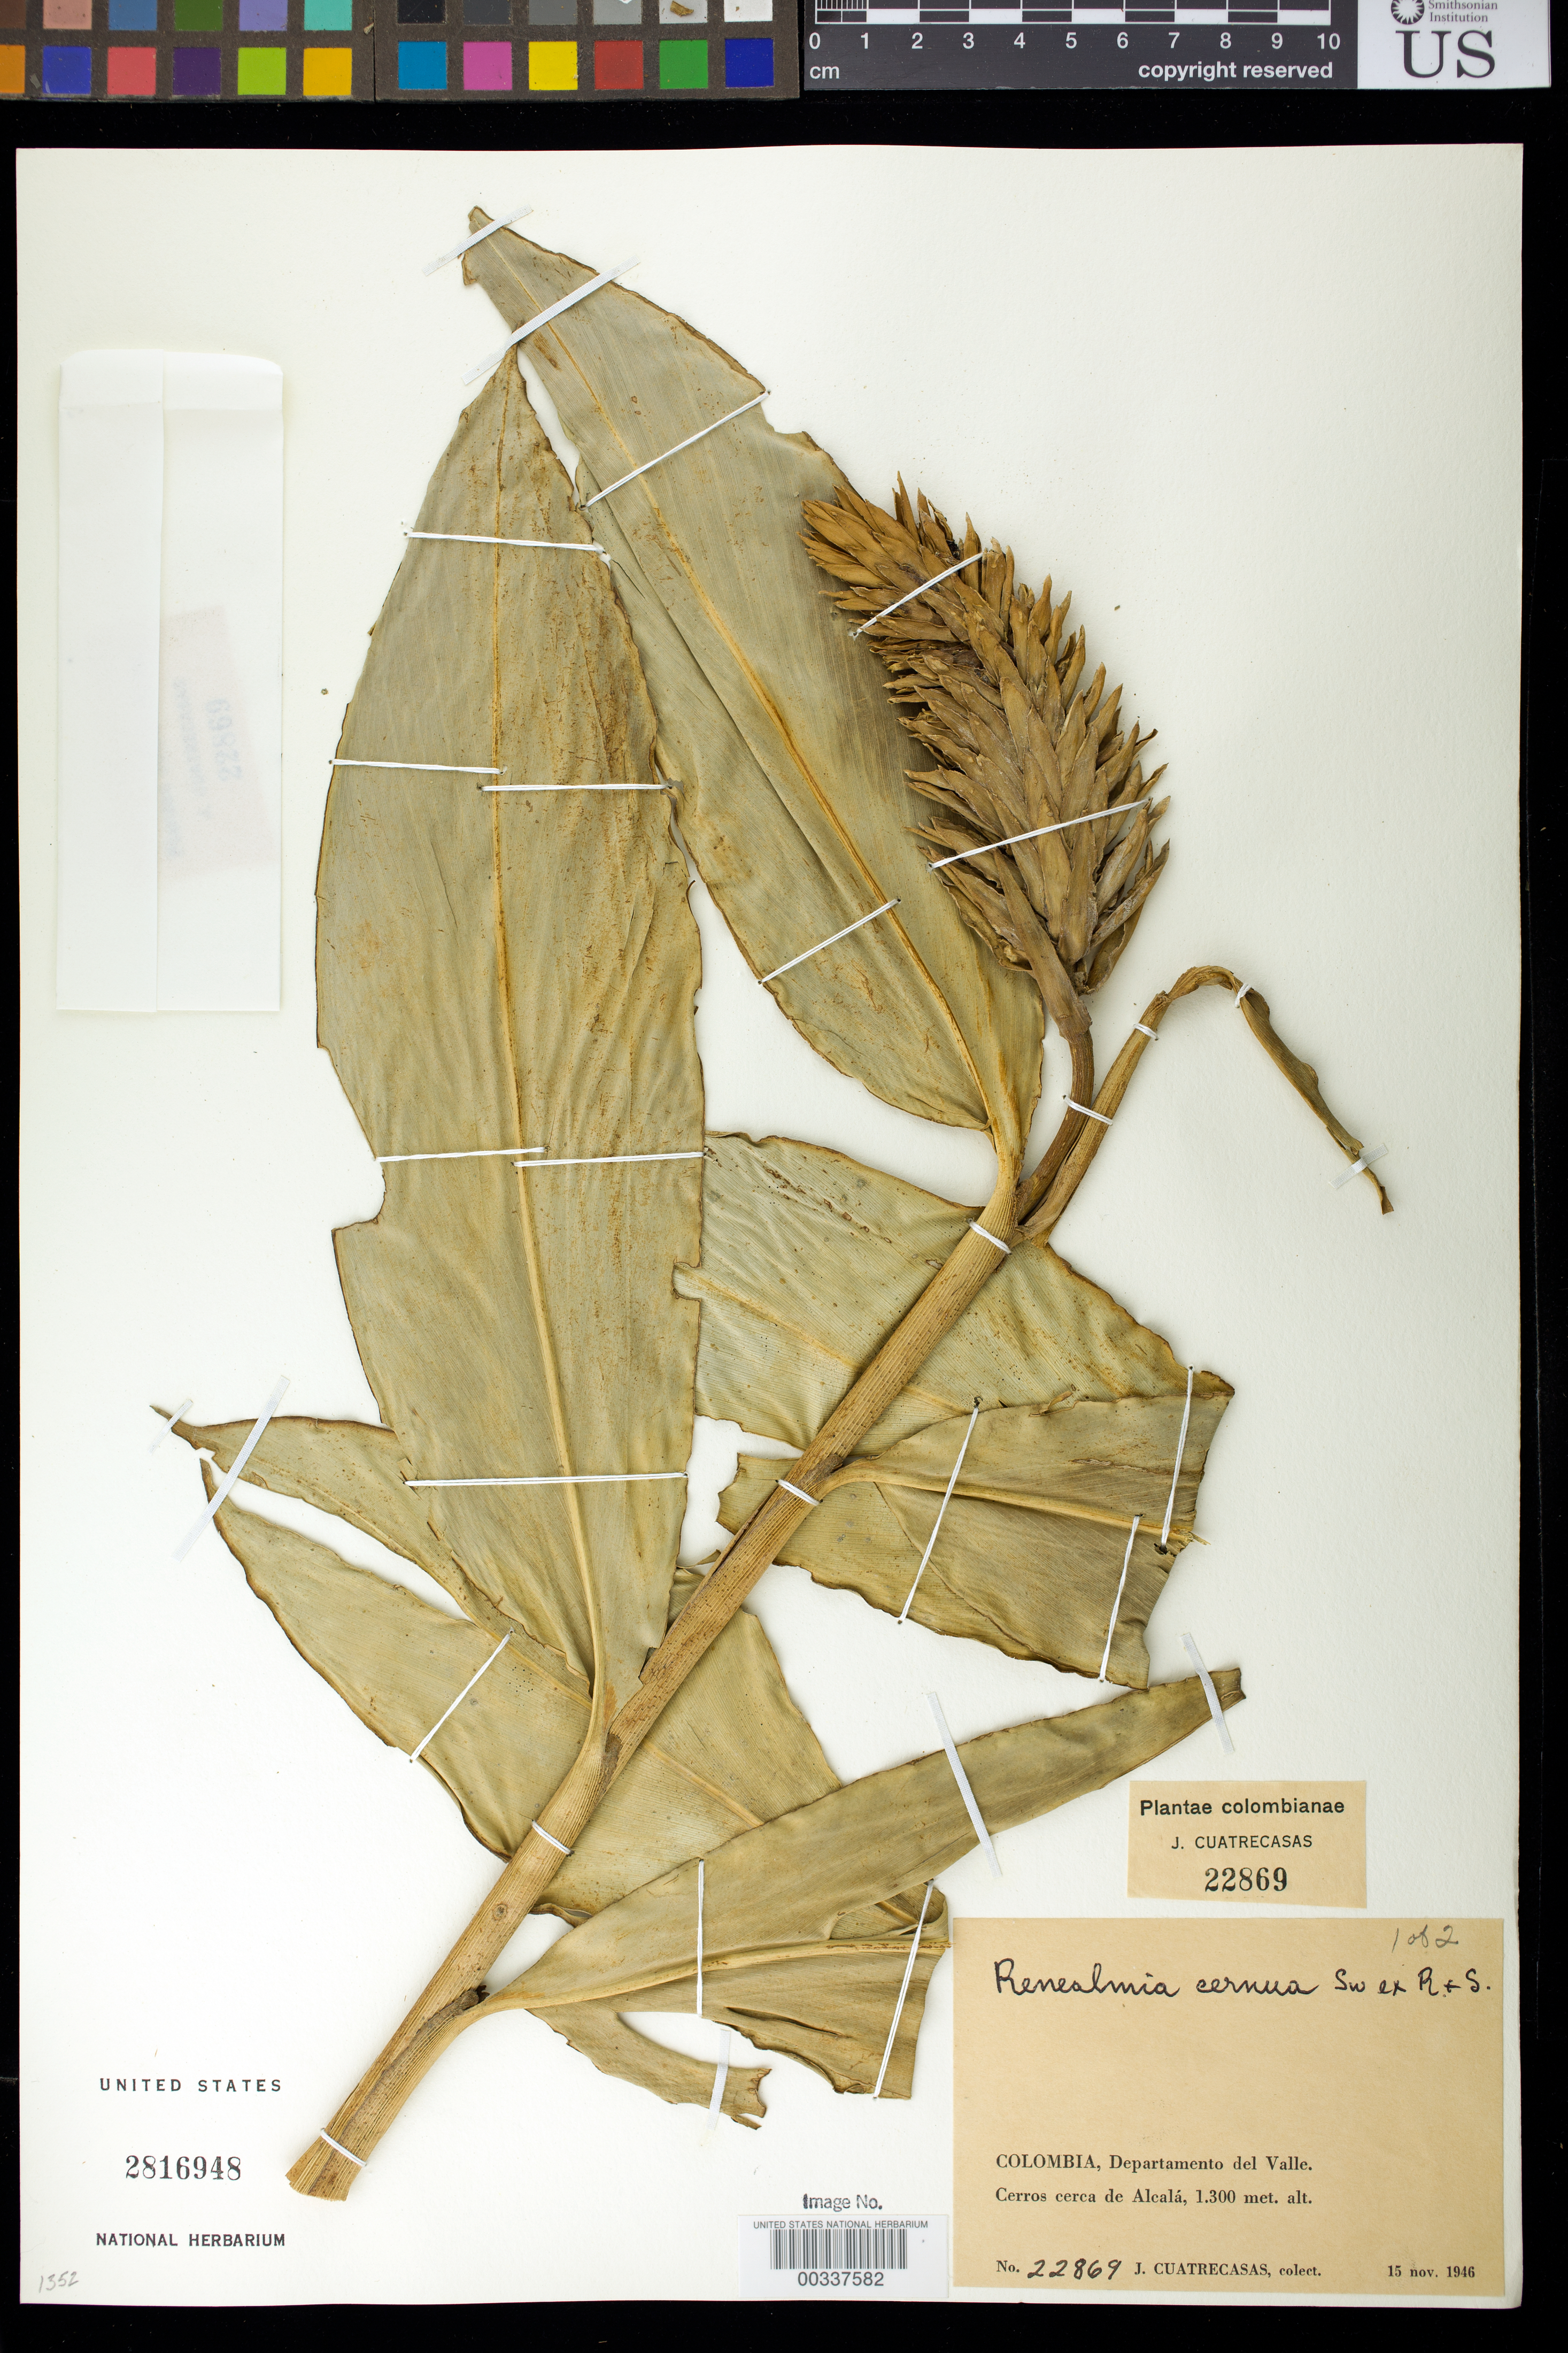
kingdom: Plantae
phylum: Tracheophyta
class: Liliopsida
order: Zingiberales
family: Zingiberaceae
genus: Renealmia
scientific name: Renealmia cernua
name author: (Sw. ex Roem. & Schult.) J.F. Macbr.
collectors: J. Cuatrecasas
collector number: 22869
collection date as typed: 15 Nov 1946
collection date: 1946-11-15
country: Colombia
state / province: Valle del Cauca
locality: Cerros Cerca de Alcala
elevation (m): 1300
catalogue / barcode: US 2816948